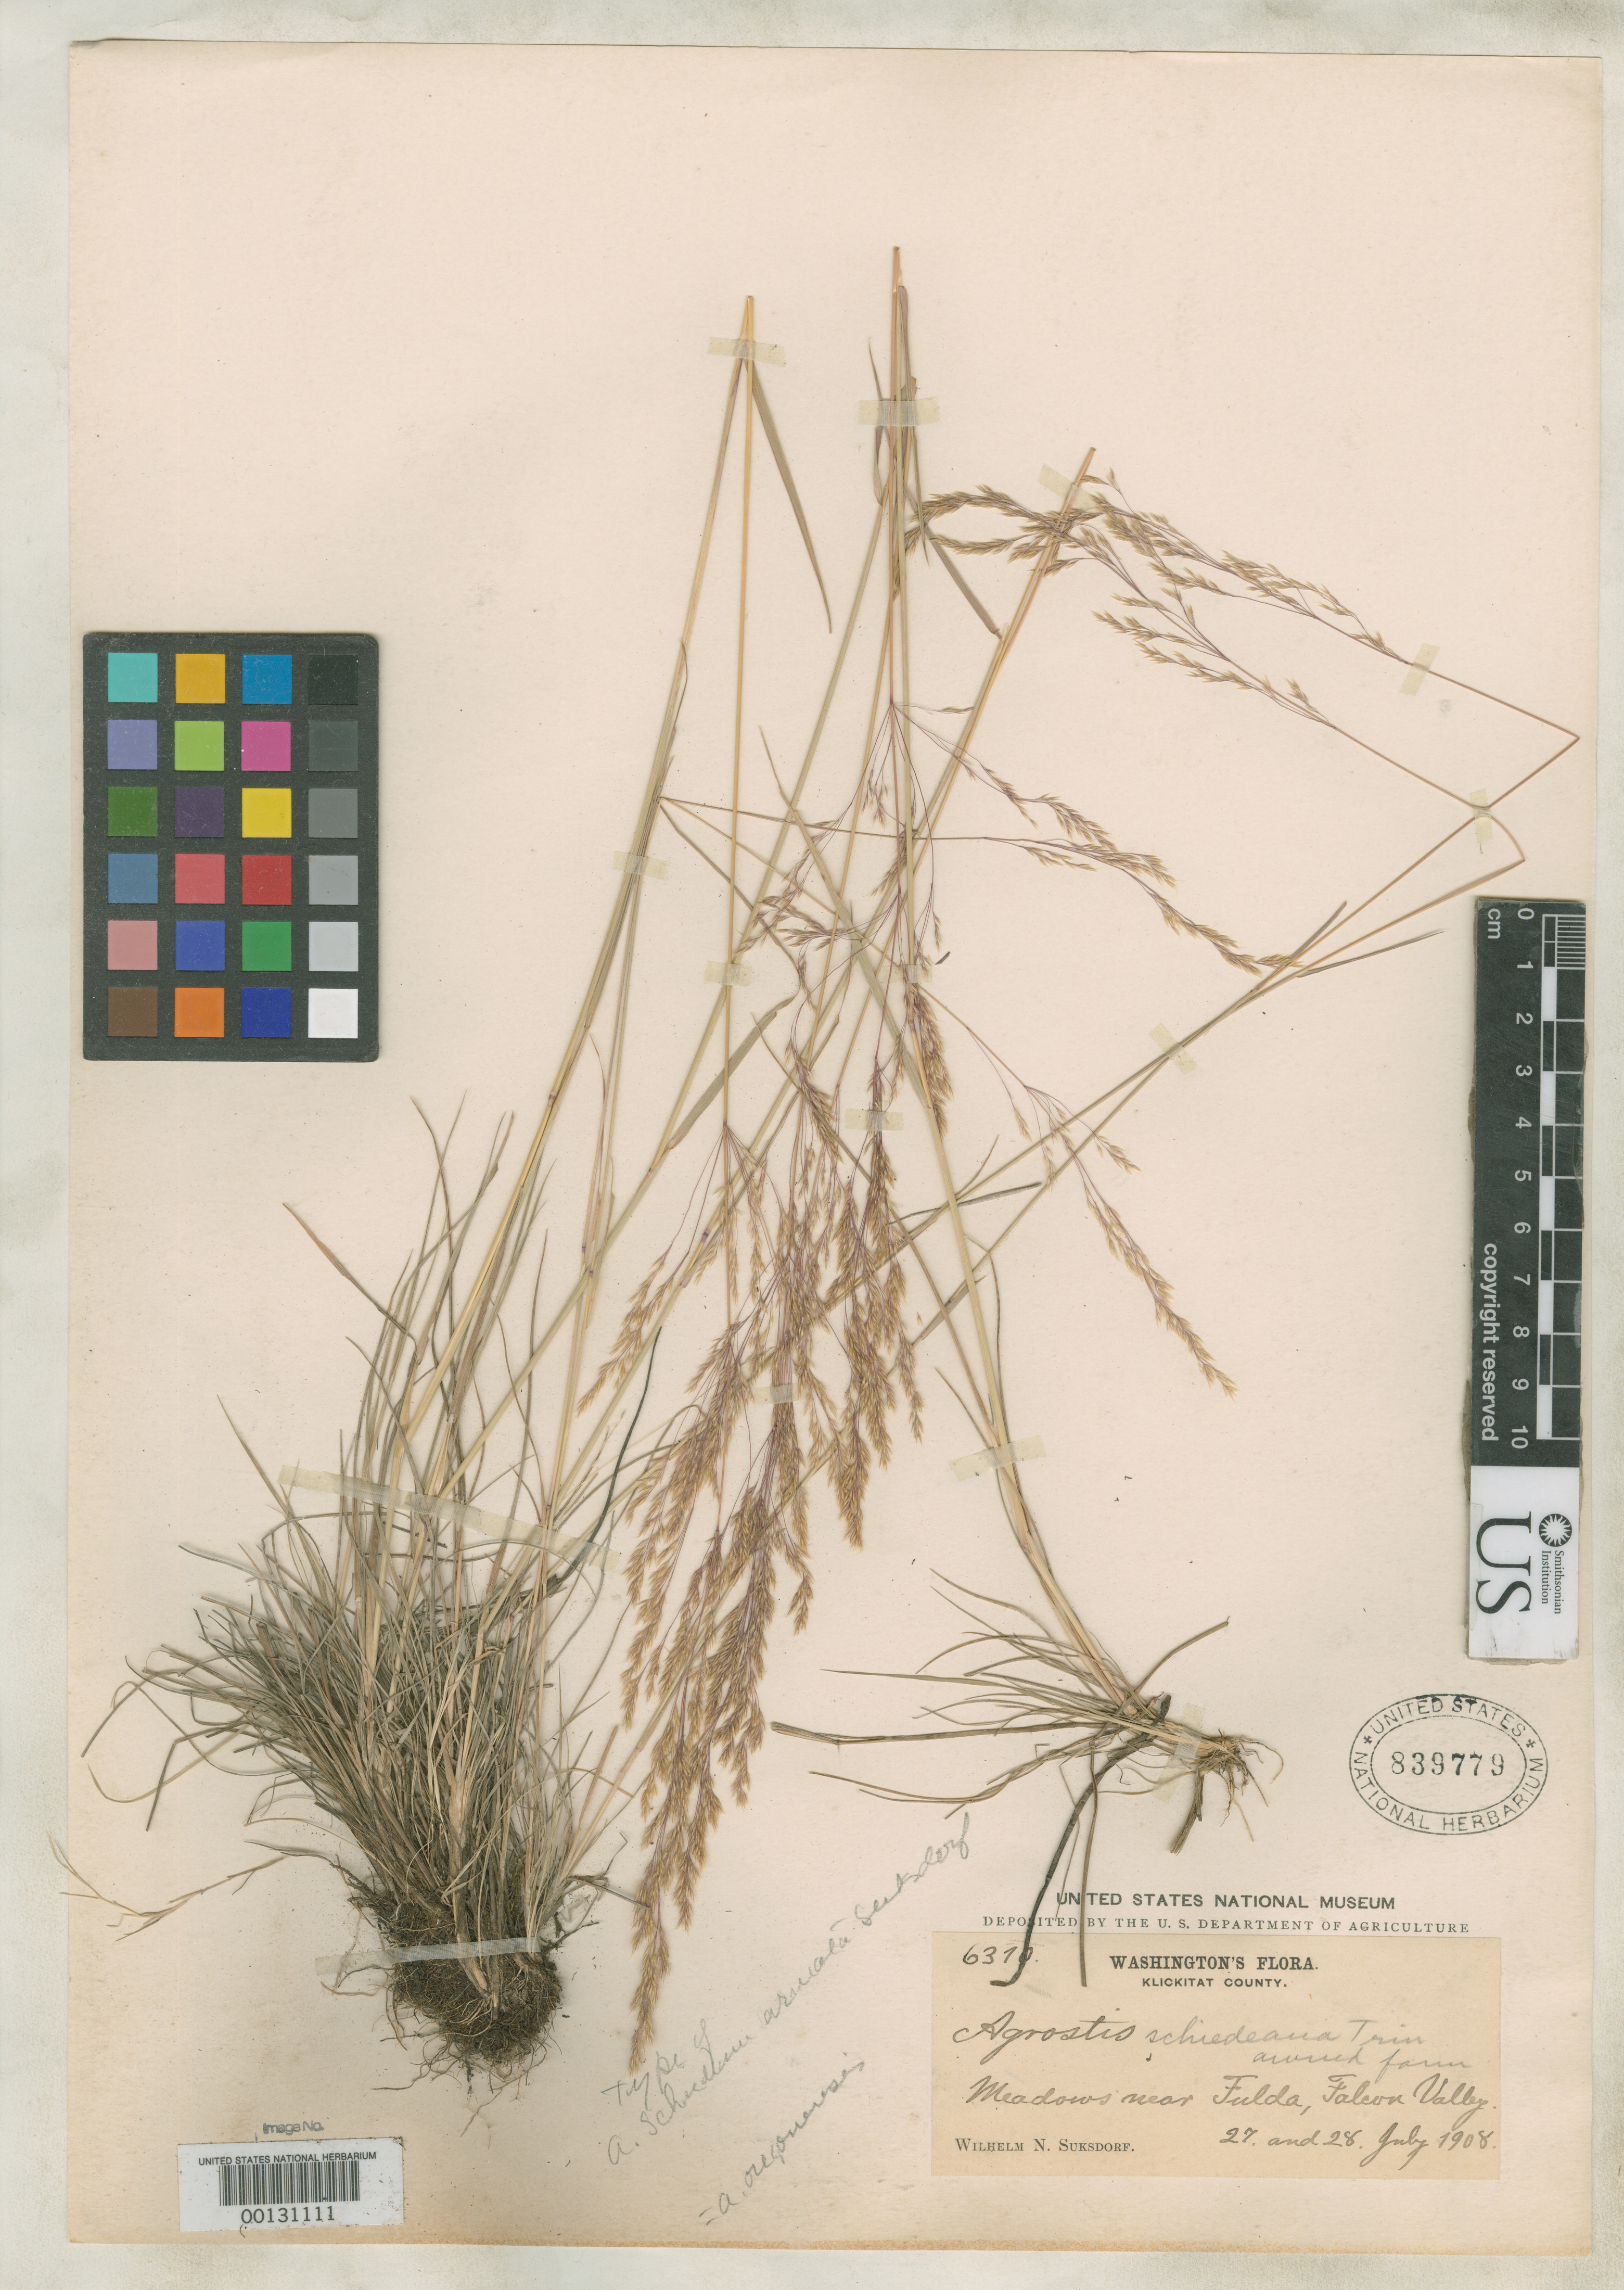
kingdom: Plantae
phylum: Tracheophyta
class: Liliopsida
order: Poales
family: Poaceae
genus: Agrostis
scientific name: Agrostis schiedeana var. armata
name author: Suksd.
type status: Isotype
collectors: W. N. Suksdorf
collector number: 6310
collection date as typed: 27 Jul 1908 to 28 Jul 1908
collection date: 1908-07-27/1908-07-28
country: United States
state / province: Washington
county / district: Klickitat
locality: Fulda, Falcon Valley.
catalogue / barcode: US 839779